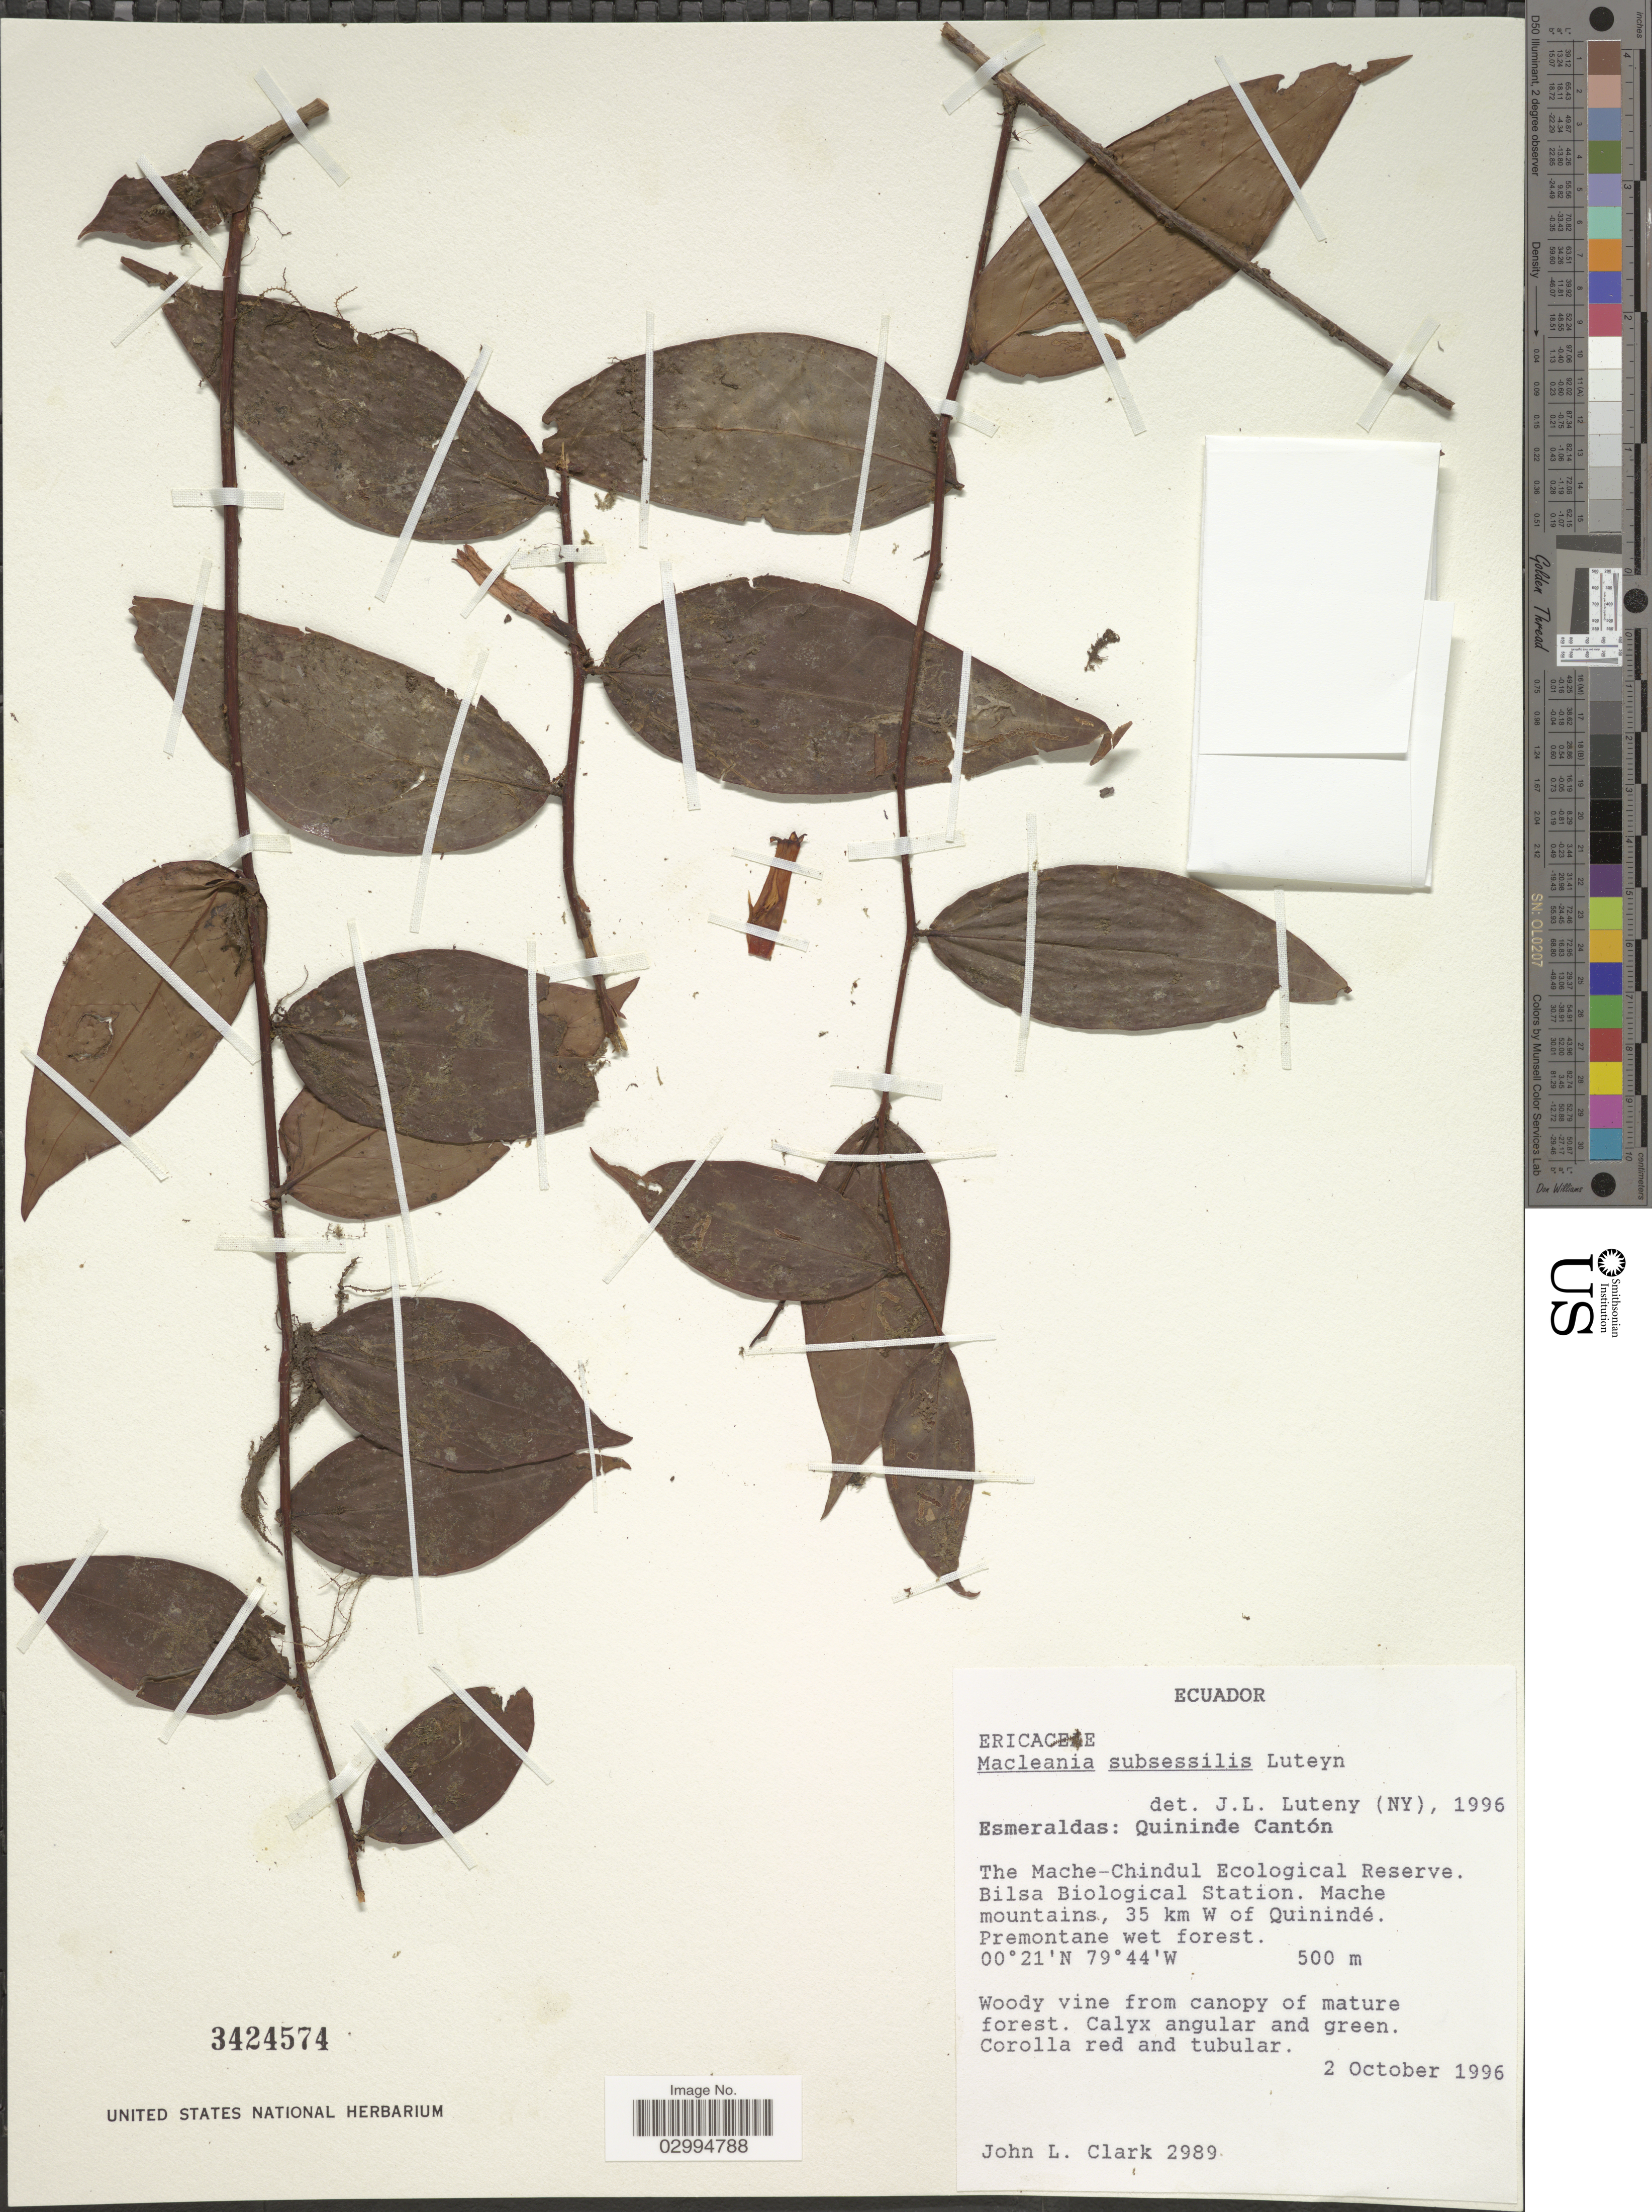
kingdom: Plantae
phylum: Tracheophyta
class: Magnoliopsida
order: Ericales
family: Ericaceae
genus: Macleania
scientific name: Macleania subsessilis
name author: Luteyn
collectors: J. L. Clark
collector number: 2989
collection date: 1996-10-02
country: Ecuador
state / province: Esmeraldas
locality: Quininde Cantón. The Mache-Chindul Ecological Reserve. Bilsa Biological Station. Mache mountains, 35 km W of Quinindé.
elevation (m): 500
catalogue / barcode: US 3424574